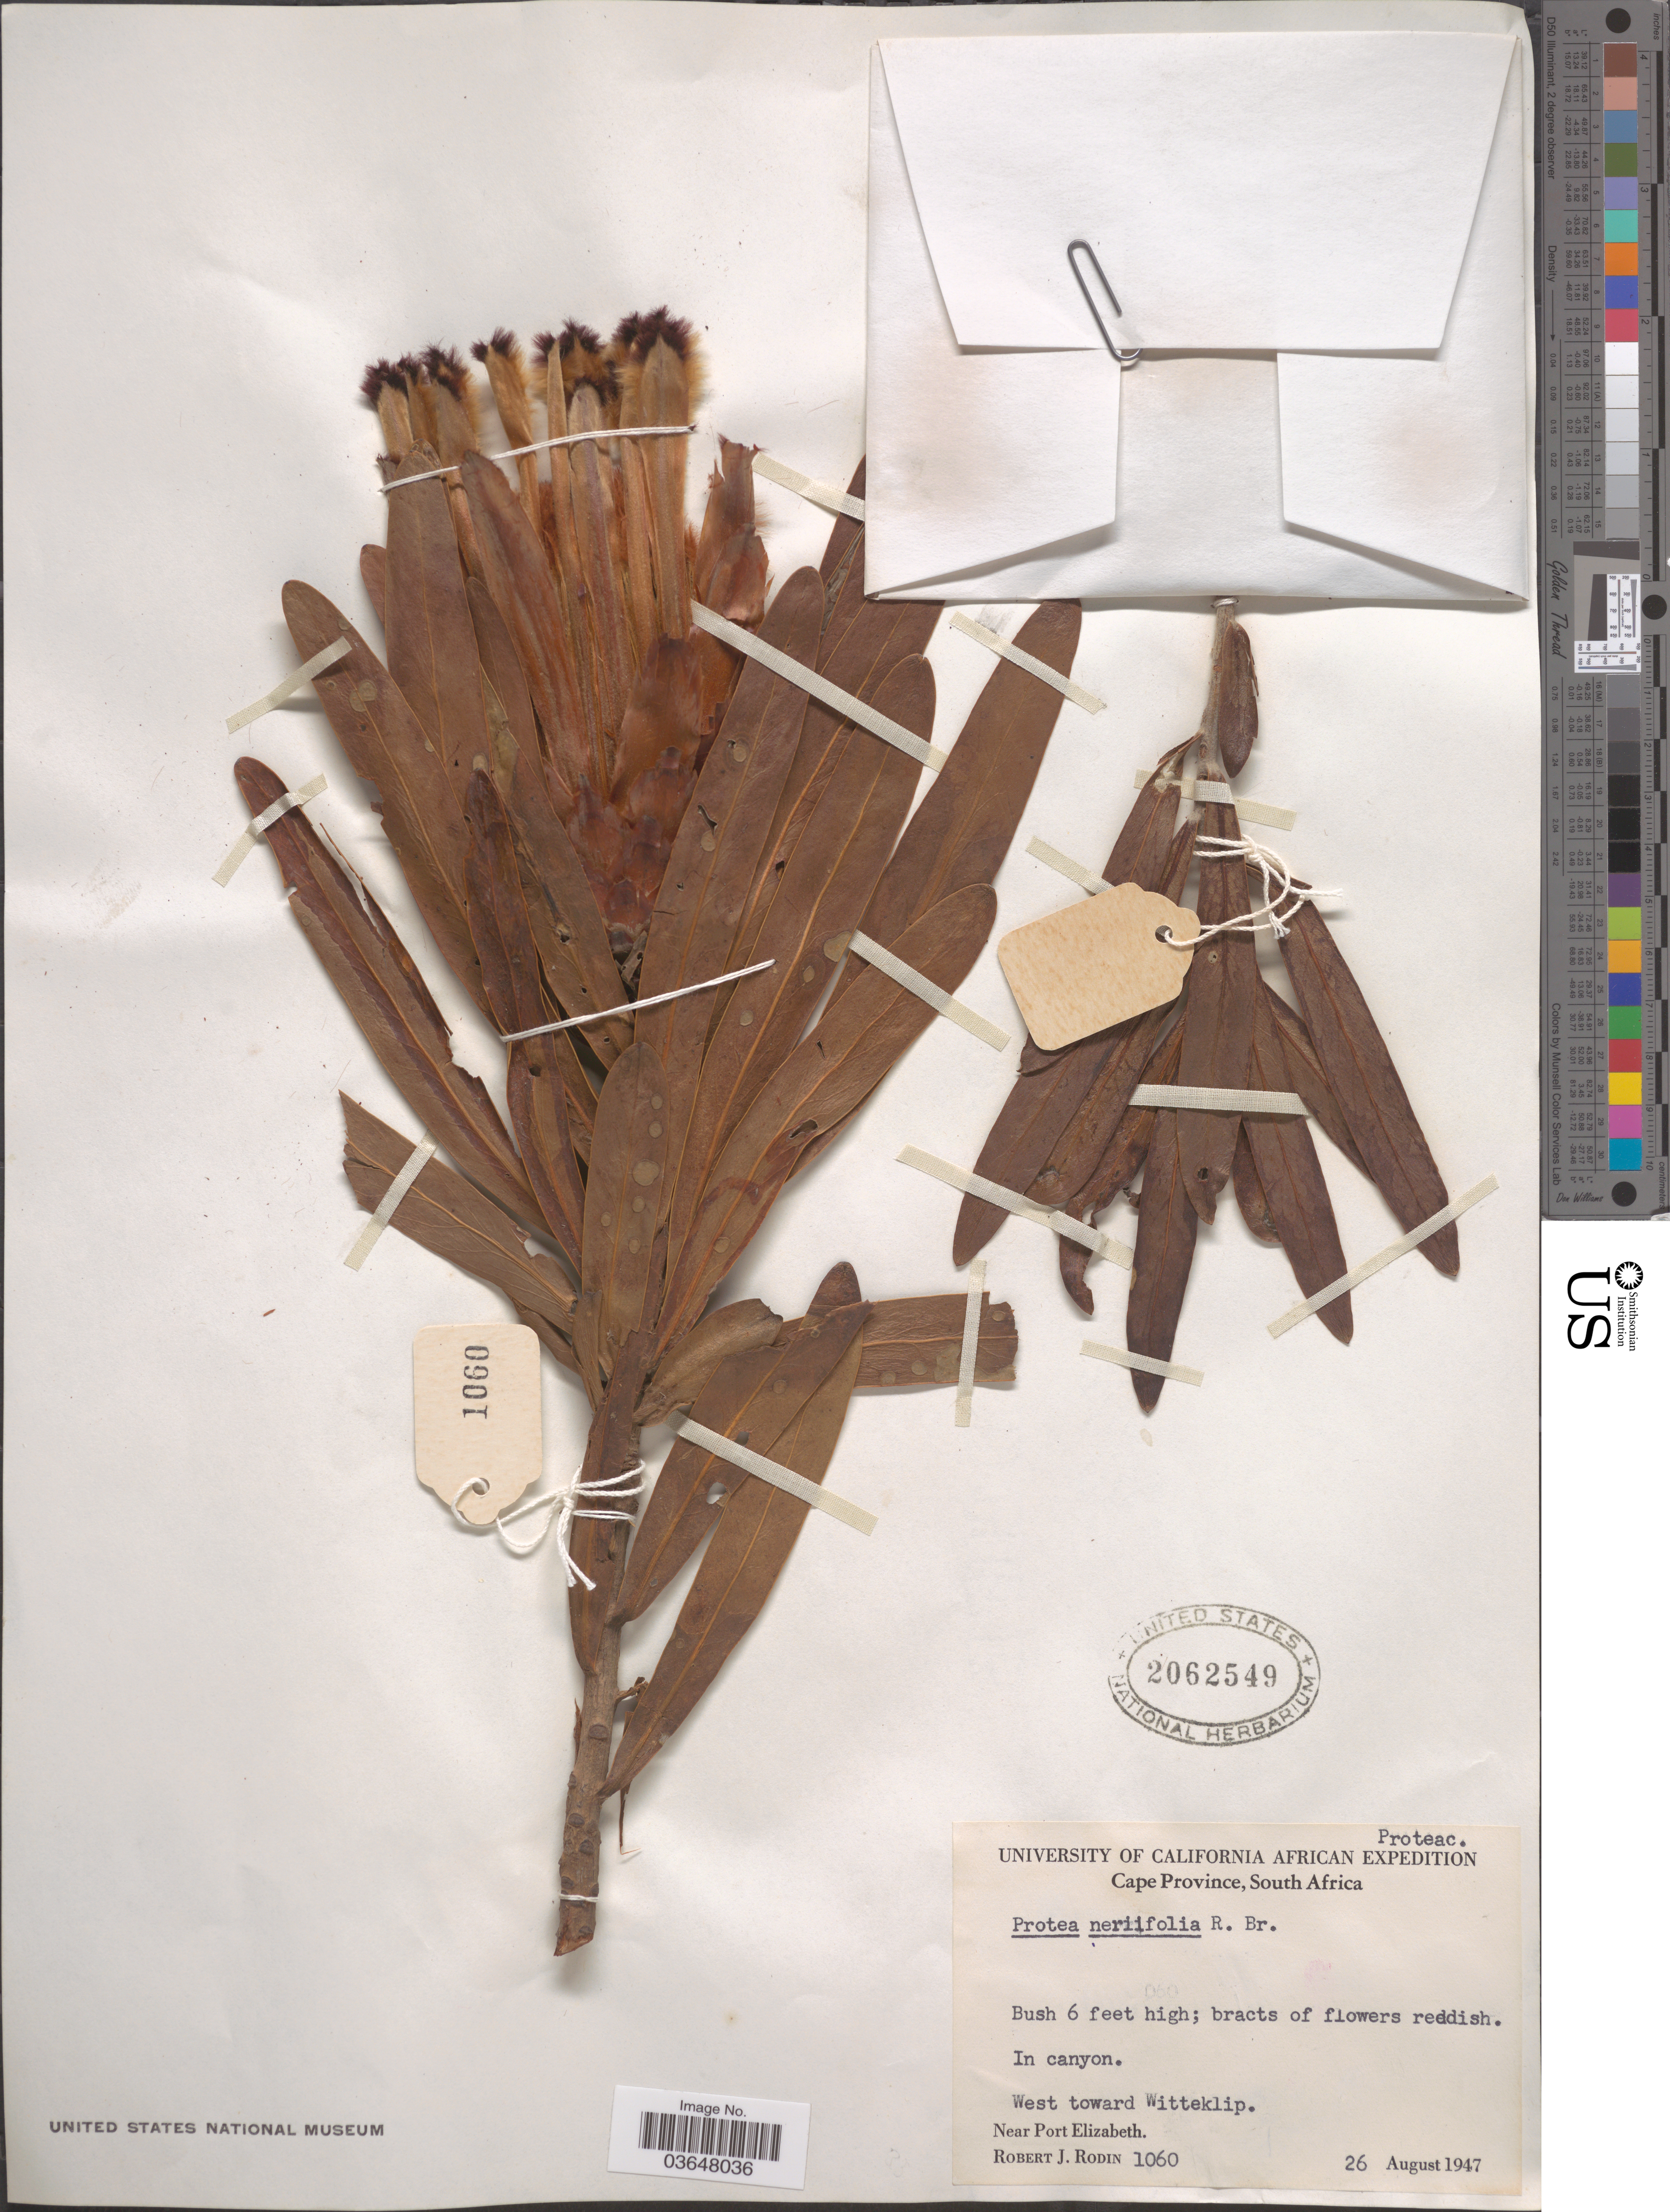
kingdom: Plantae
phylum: Tracheophyta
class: Magnoliopsida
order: Proteales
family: Proteaceae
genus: Protea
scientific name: Protea neriifolia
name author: R. Br.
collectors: R. J. Rodin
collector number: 1060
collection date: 1947-08-26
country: South Africa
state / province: Eastern Cape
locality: In canyon. West toward Witteklip. Near Port Elizabeth.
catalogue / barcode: US 2062549